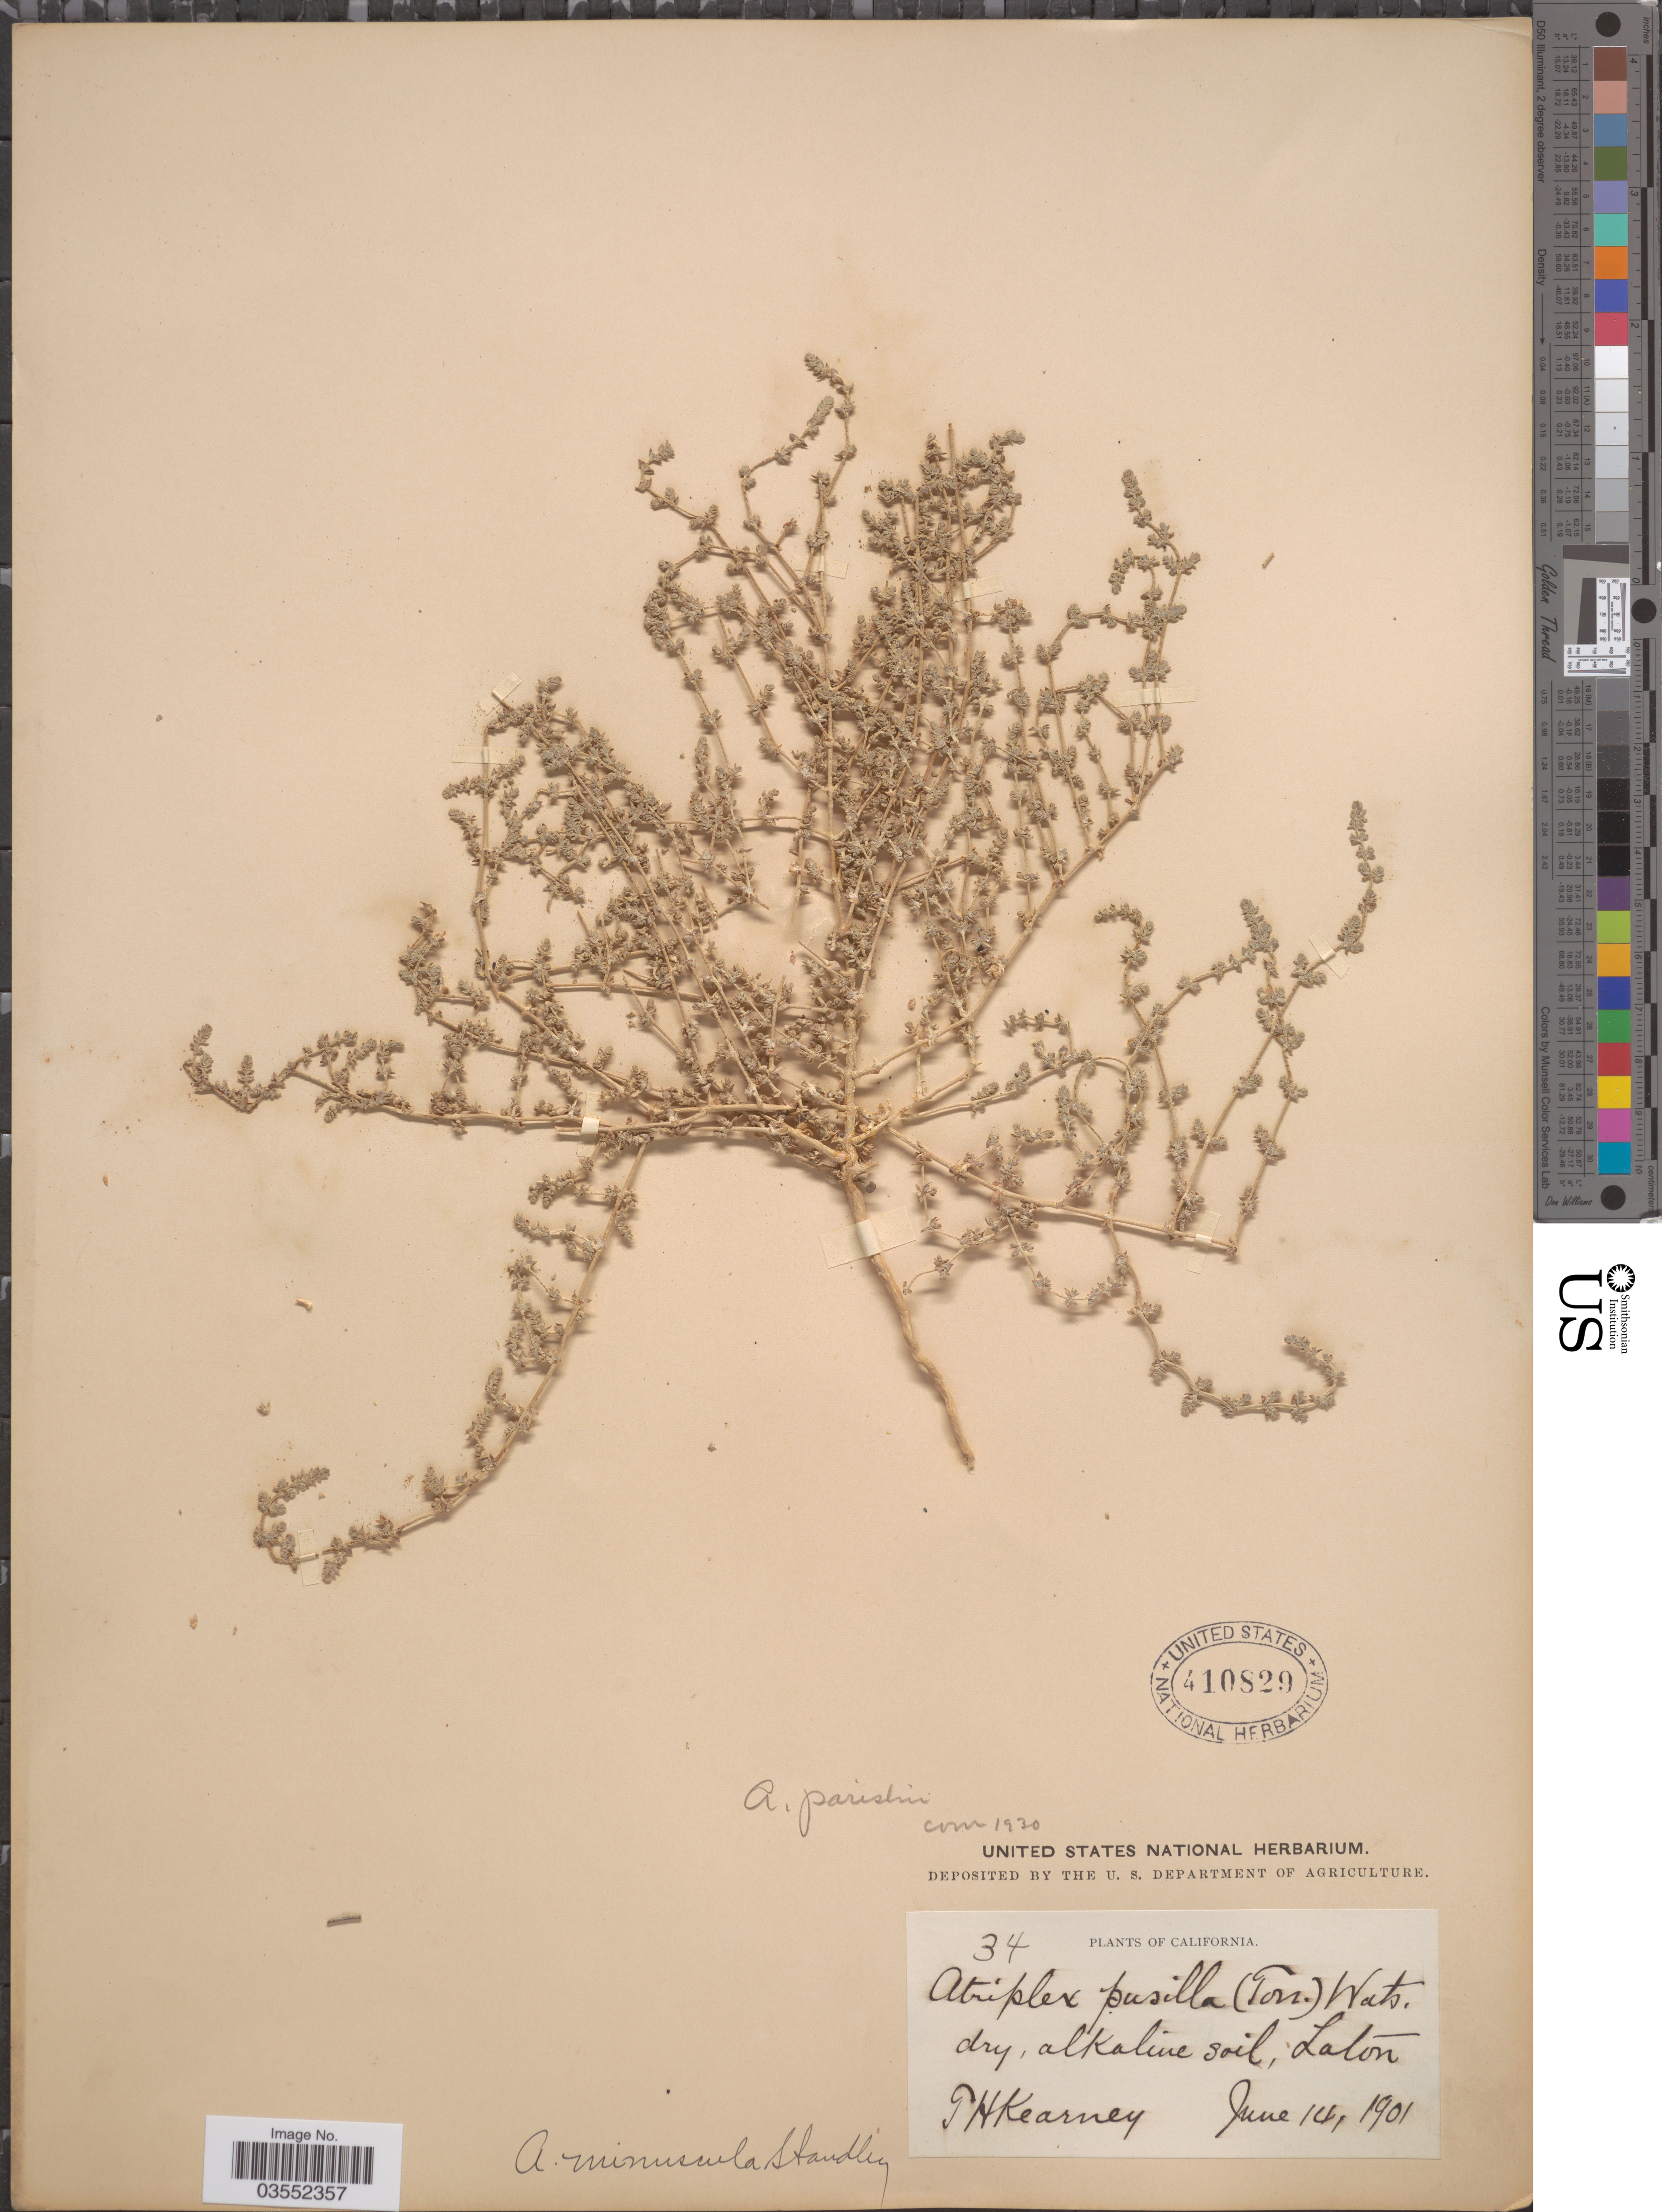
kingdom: Plantae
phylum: Tracheophyta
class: Magnoliopsida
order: Caryophyllales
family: Amaranthaceae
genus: Atriplex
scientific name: Atriplex parishii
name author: S. Watson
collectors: T. H. Kearney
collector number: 34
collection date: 1901-06-14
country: United States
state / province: California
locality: Dry, alkaline soil, Laton.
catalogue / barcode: US 410829